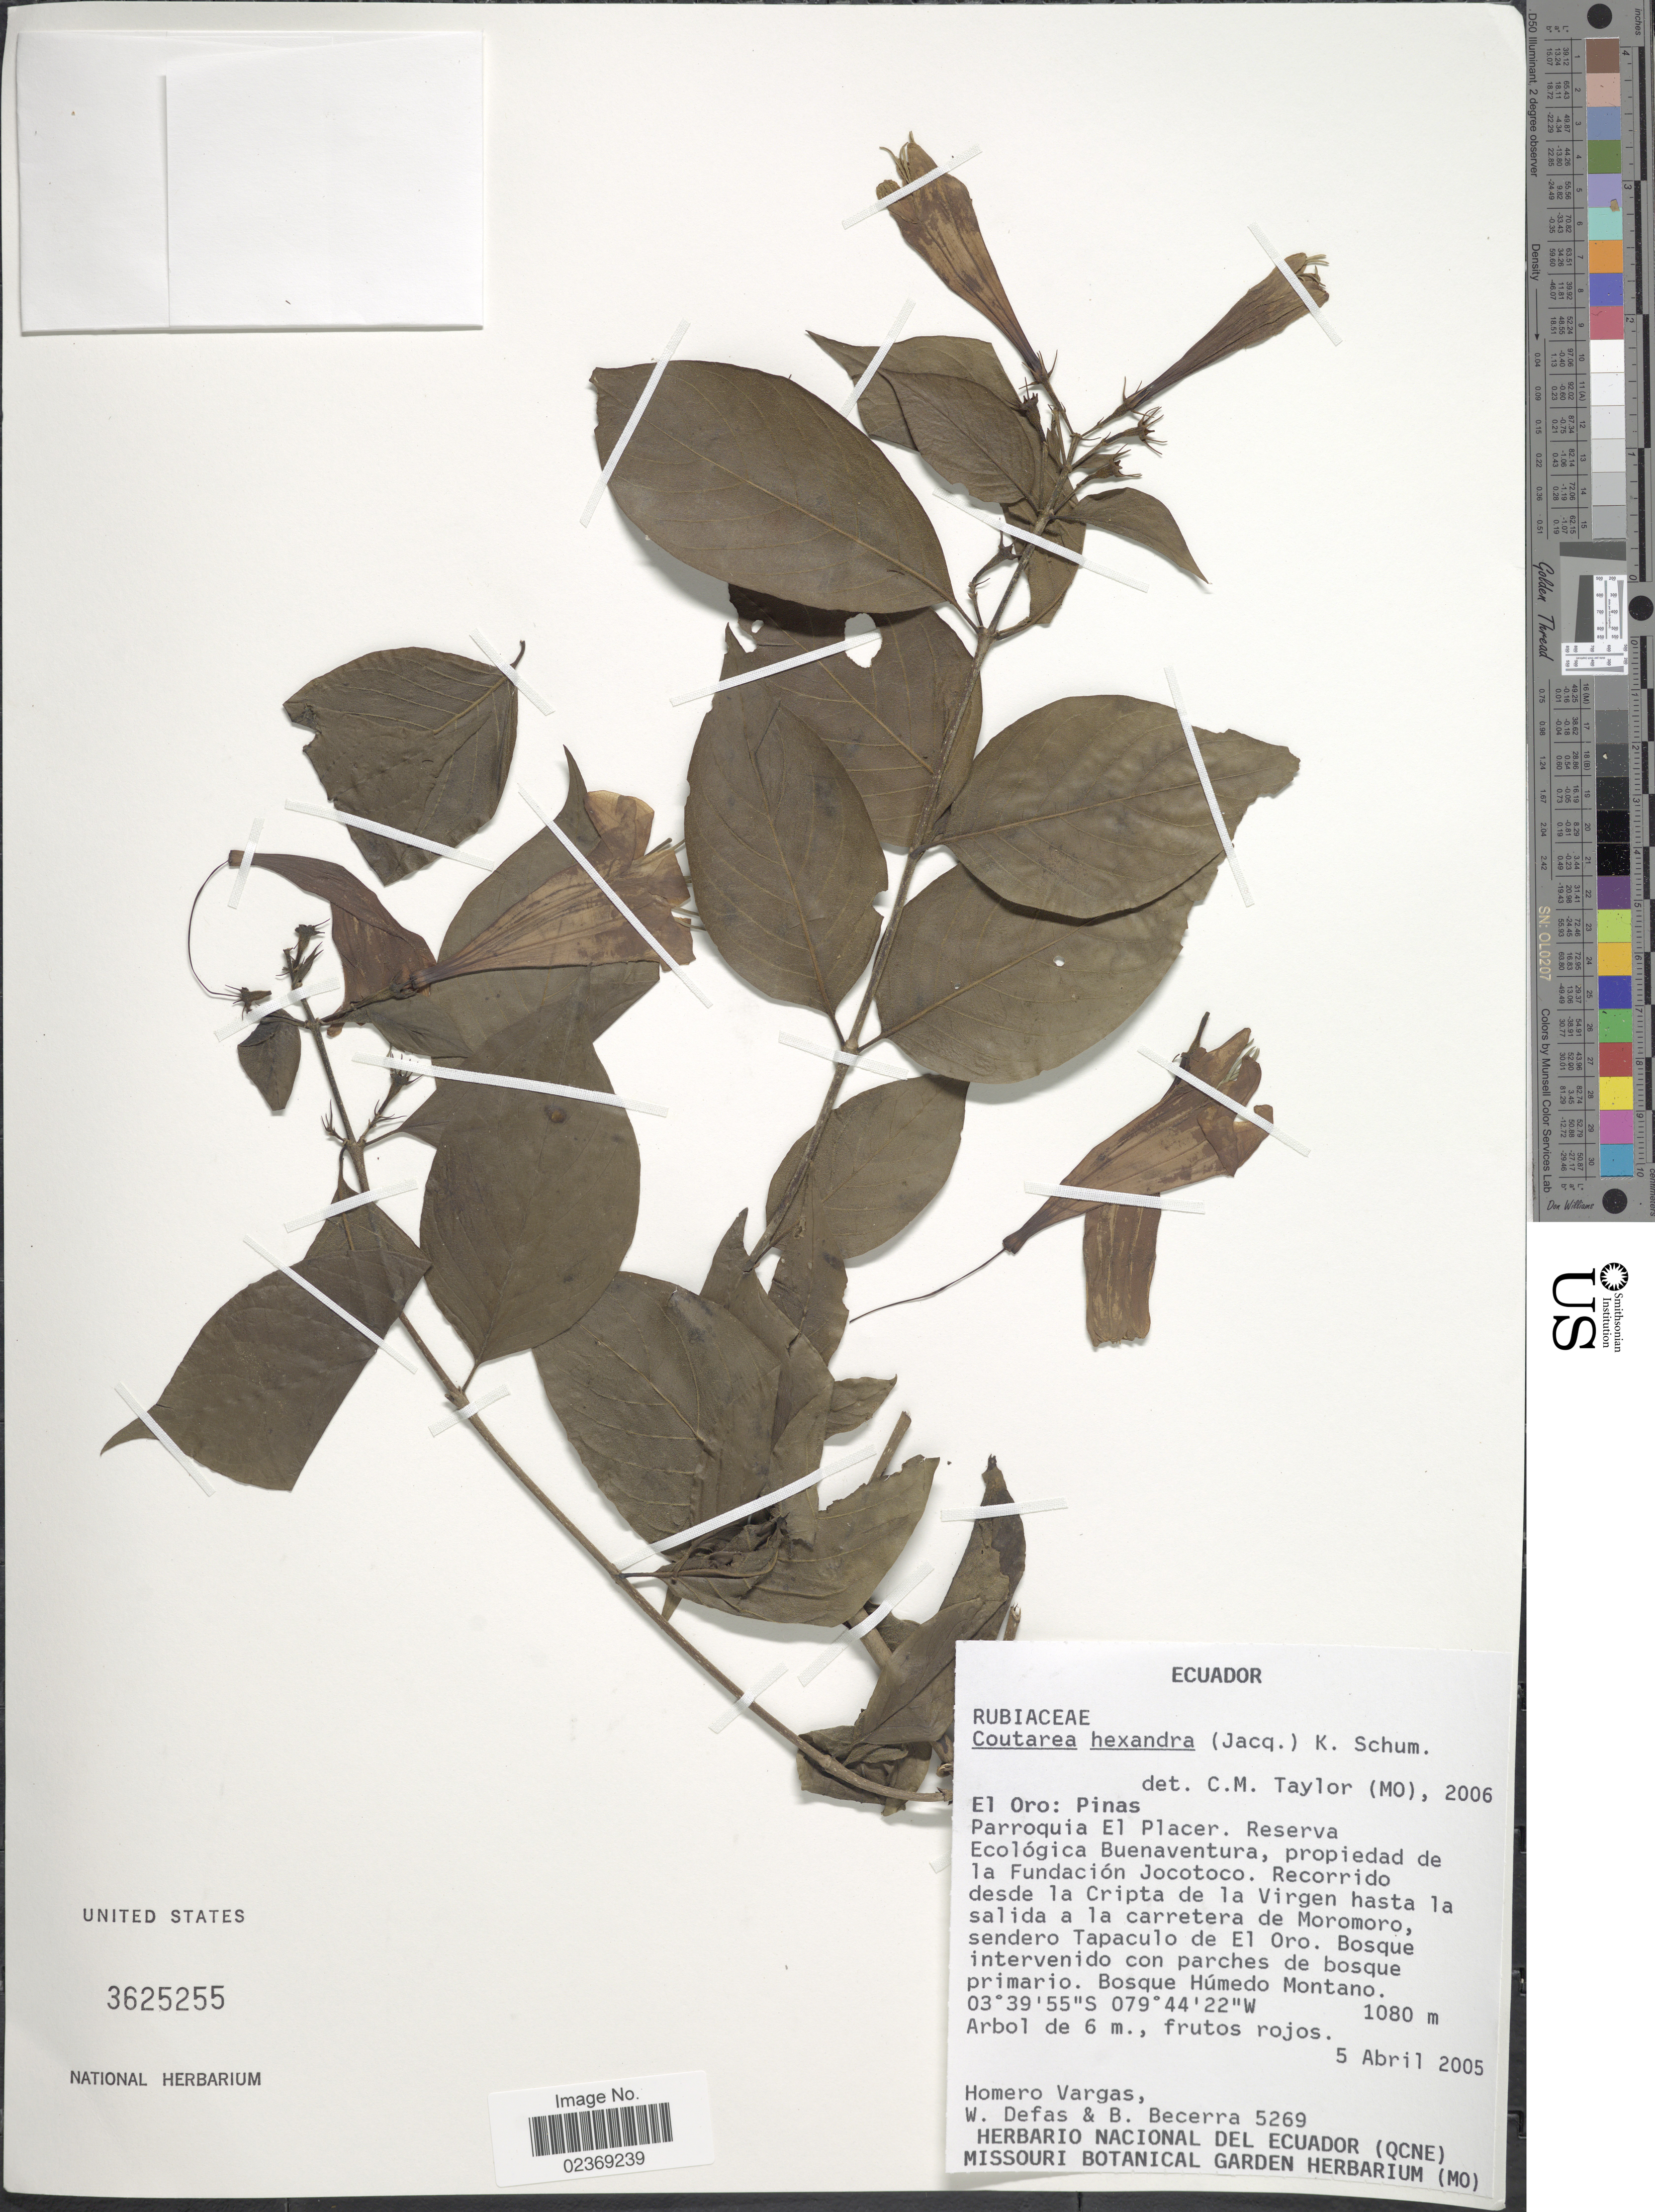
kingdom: Plantae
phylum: Tracheophyta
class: Magnoliopsida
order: Gentianales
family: Rubiaceae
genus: Coutarea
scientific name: Coutarea hexandra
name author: (Jacq.) K. Schum.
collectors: H. Vargas, W. Defas & B. Becerra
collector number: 5269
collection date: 2005-04-05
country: Ecuador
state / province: El Oro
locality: Pinas. Parroquia El Placer. Reserva Ecologica Buenaventura, propiedad de la Fundacion Jocotoco. Recorrido desde la Cripta de la Virgen hasta la salida a la carretera de Moromoro, sendero Tapaculo de El Oro.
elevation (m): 1080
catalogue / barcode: US 3625255